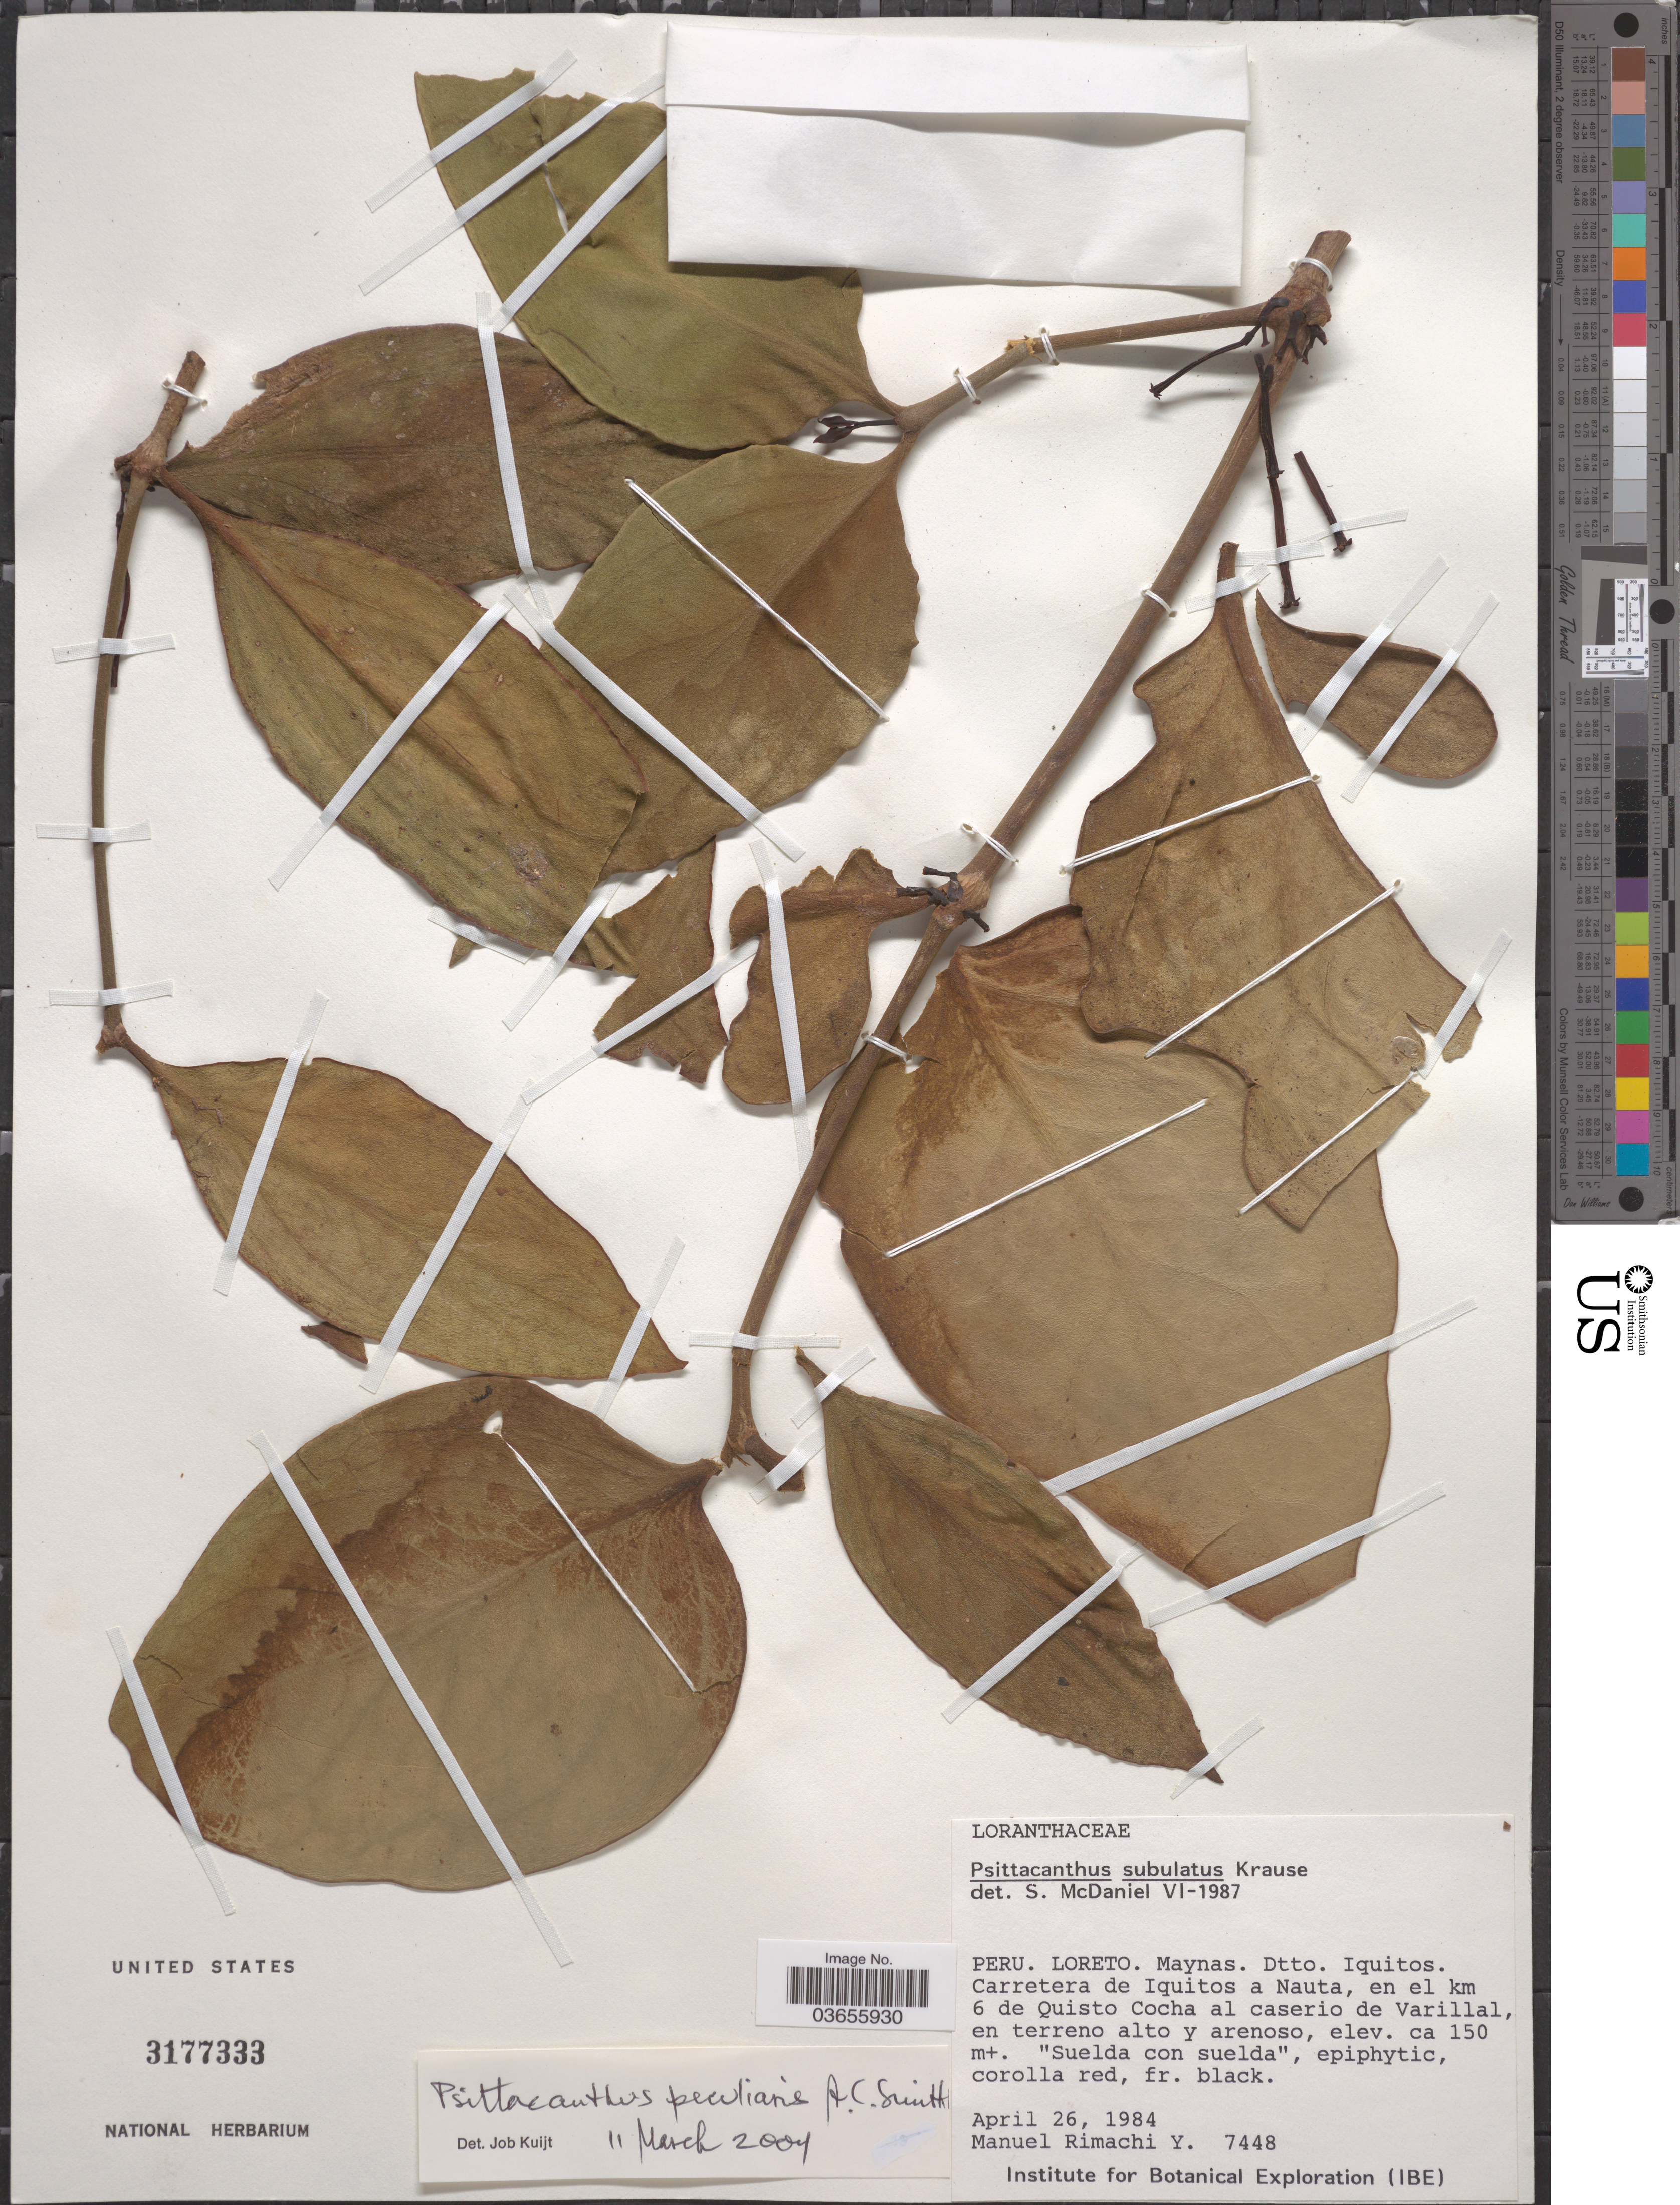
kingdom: Plantae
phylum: Tracheophyta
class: Magnoliopsida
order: Santalales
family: Loranthaceae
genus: Psittacanthus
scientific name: Psittacanthus peculiaris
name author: A.C. Sm.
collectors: M. Rimachi Y.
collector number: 7448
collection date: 1984-04-26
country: Peru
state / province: Loreto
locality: Maynas. Dtto. Iquitos. Carretera de Iquitos a Nauta, en el km 6 de Quisto Cocha al caserio de Varillal, en terreno alto y arenoso.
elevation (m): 150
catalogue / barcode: US 3177333